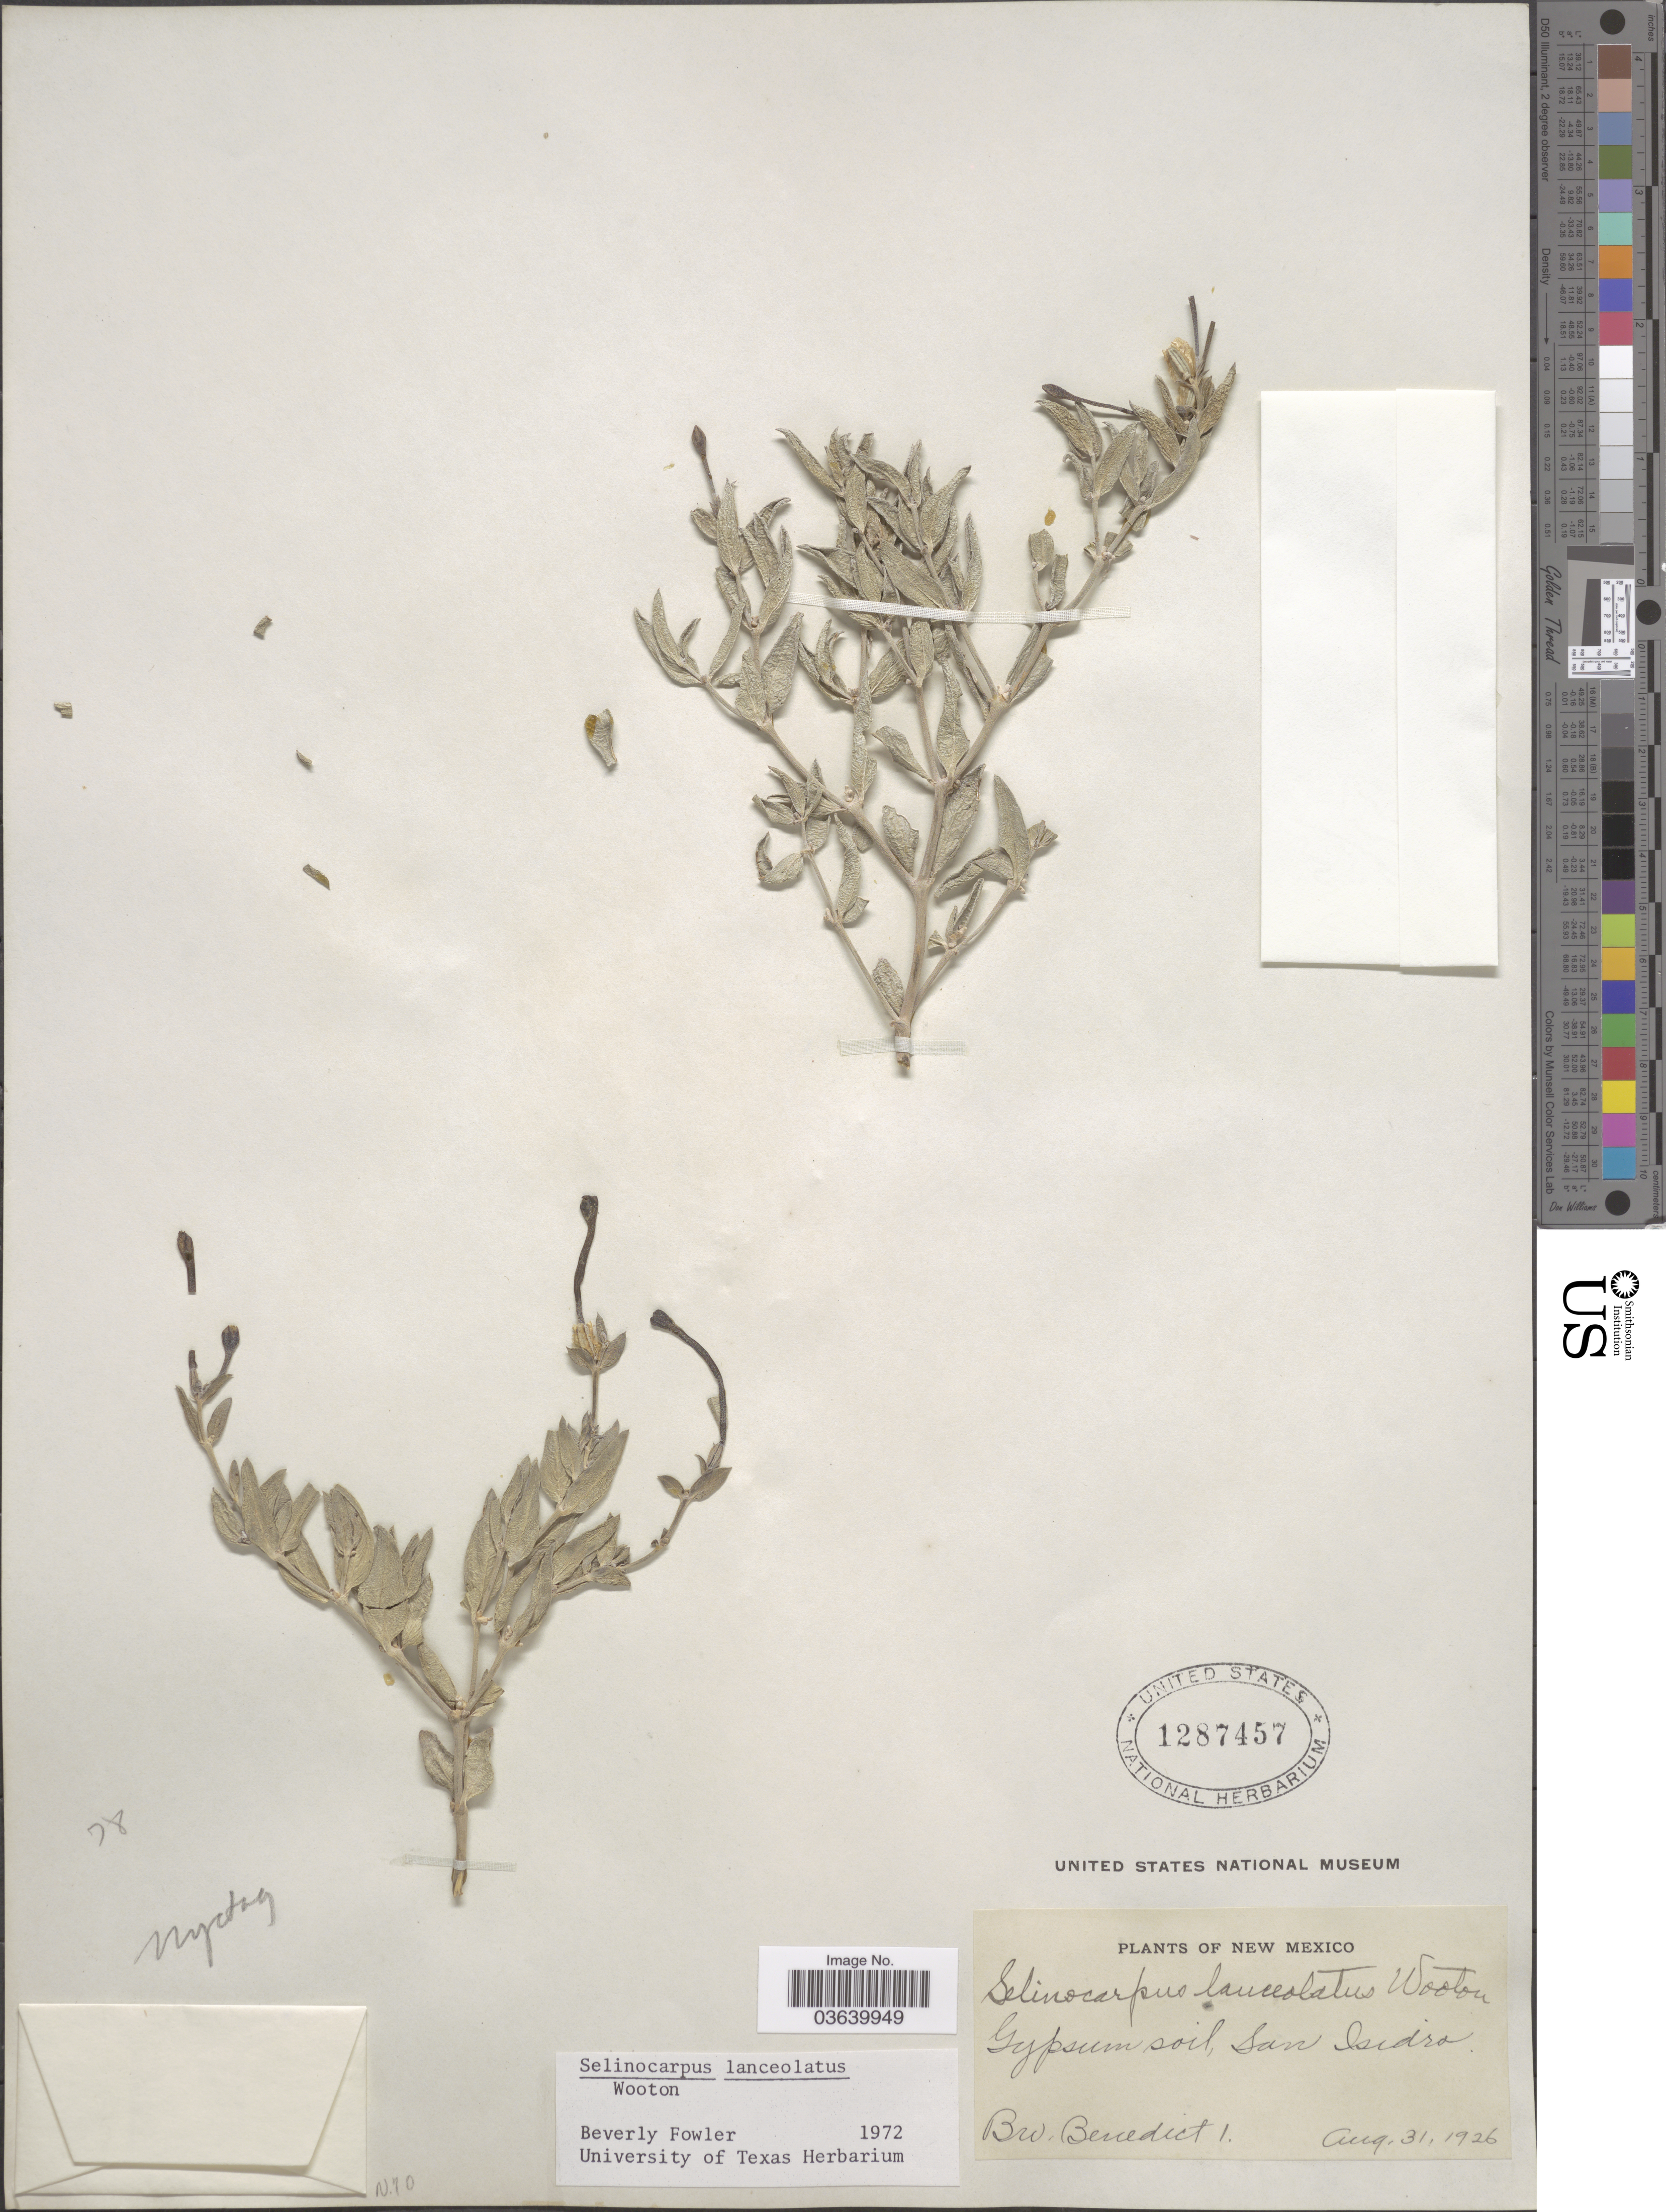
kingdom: Plantae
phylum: Tracheophyta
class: Magnoliopsida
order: Caryophyllales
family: Nyctaginaceae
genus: Acleisanthes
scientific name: Acleisanthes lanceolatus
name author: (Wooton) R.A. Levin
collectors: Bro. Benedict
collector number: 1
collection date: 1926-08-31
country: United States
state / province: New Mexico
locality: San Isidro.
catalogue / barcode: US 1287457